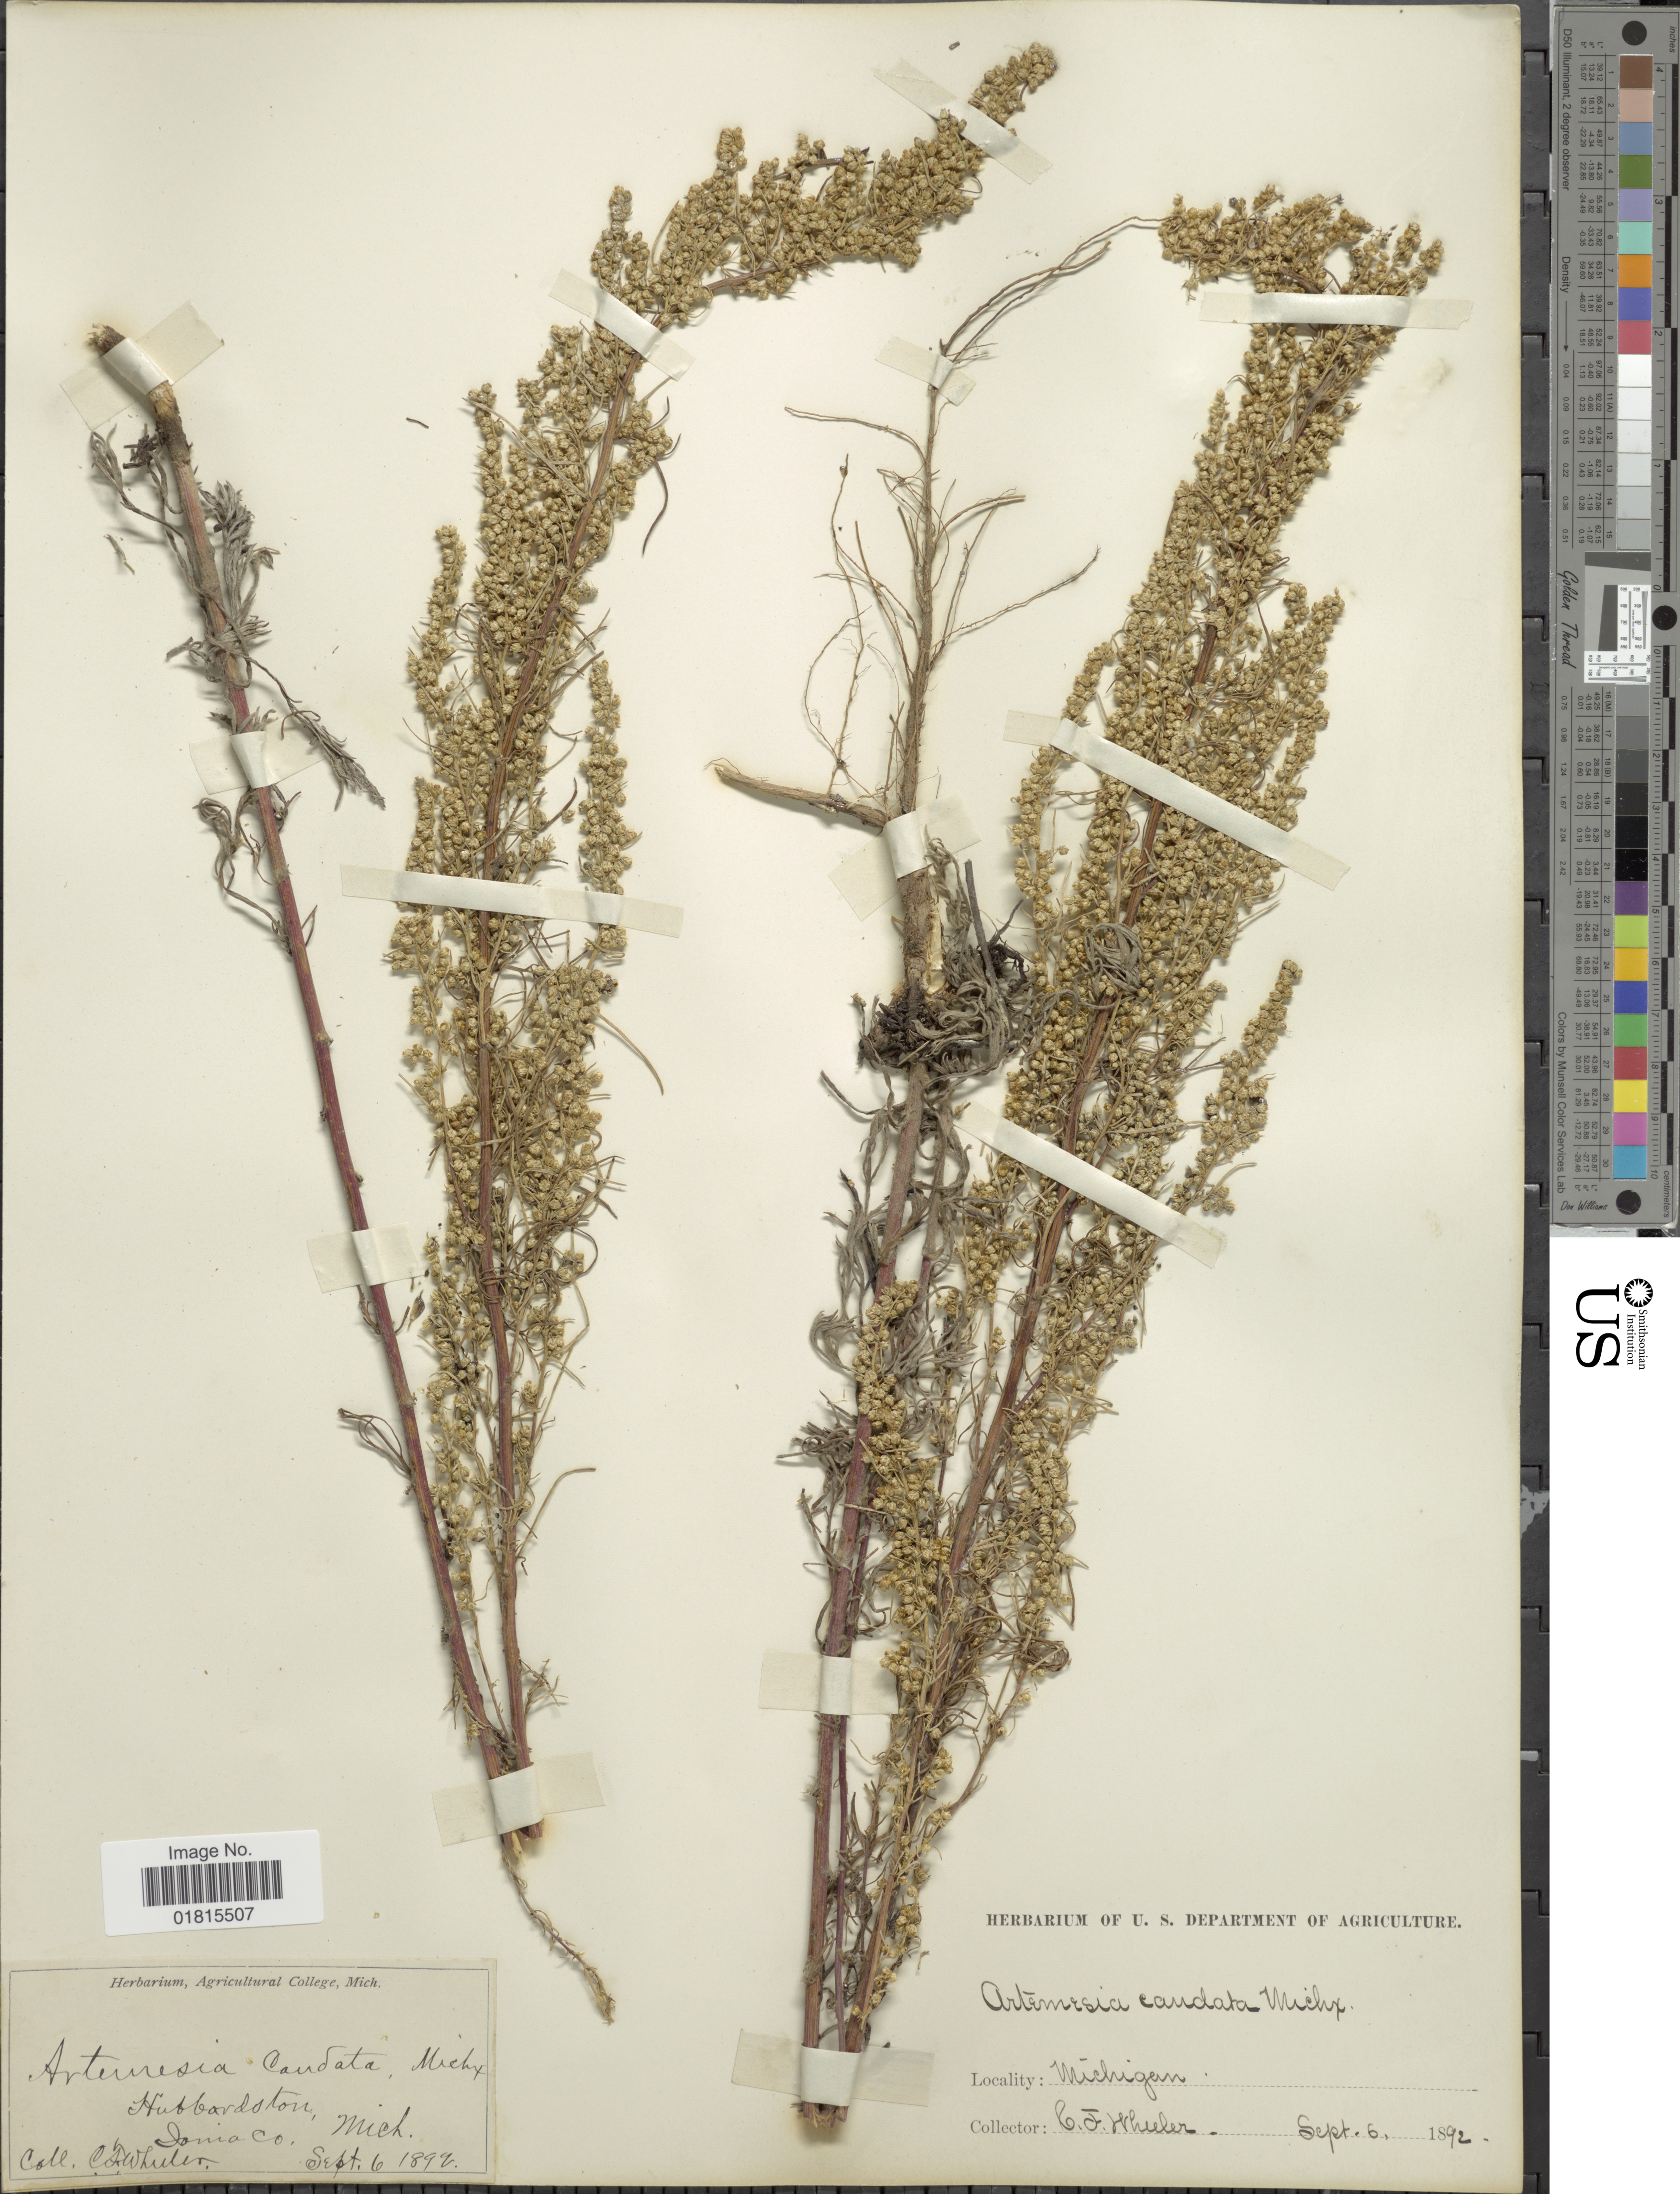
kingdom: Plantae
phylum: Tracheophyta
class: Magnoliopsida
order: Asterales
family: Asteraceae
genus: Artemisia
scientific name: Artemisia forwoodii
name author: S. Watson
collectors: C. Wheeler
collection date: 1892-09-06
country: United States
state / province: Michigan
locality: Hubbardston, Sonia Co., Mich.